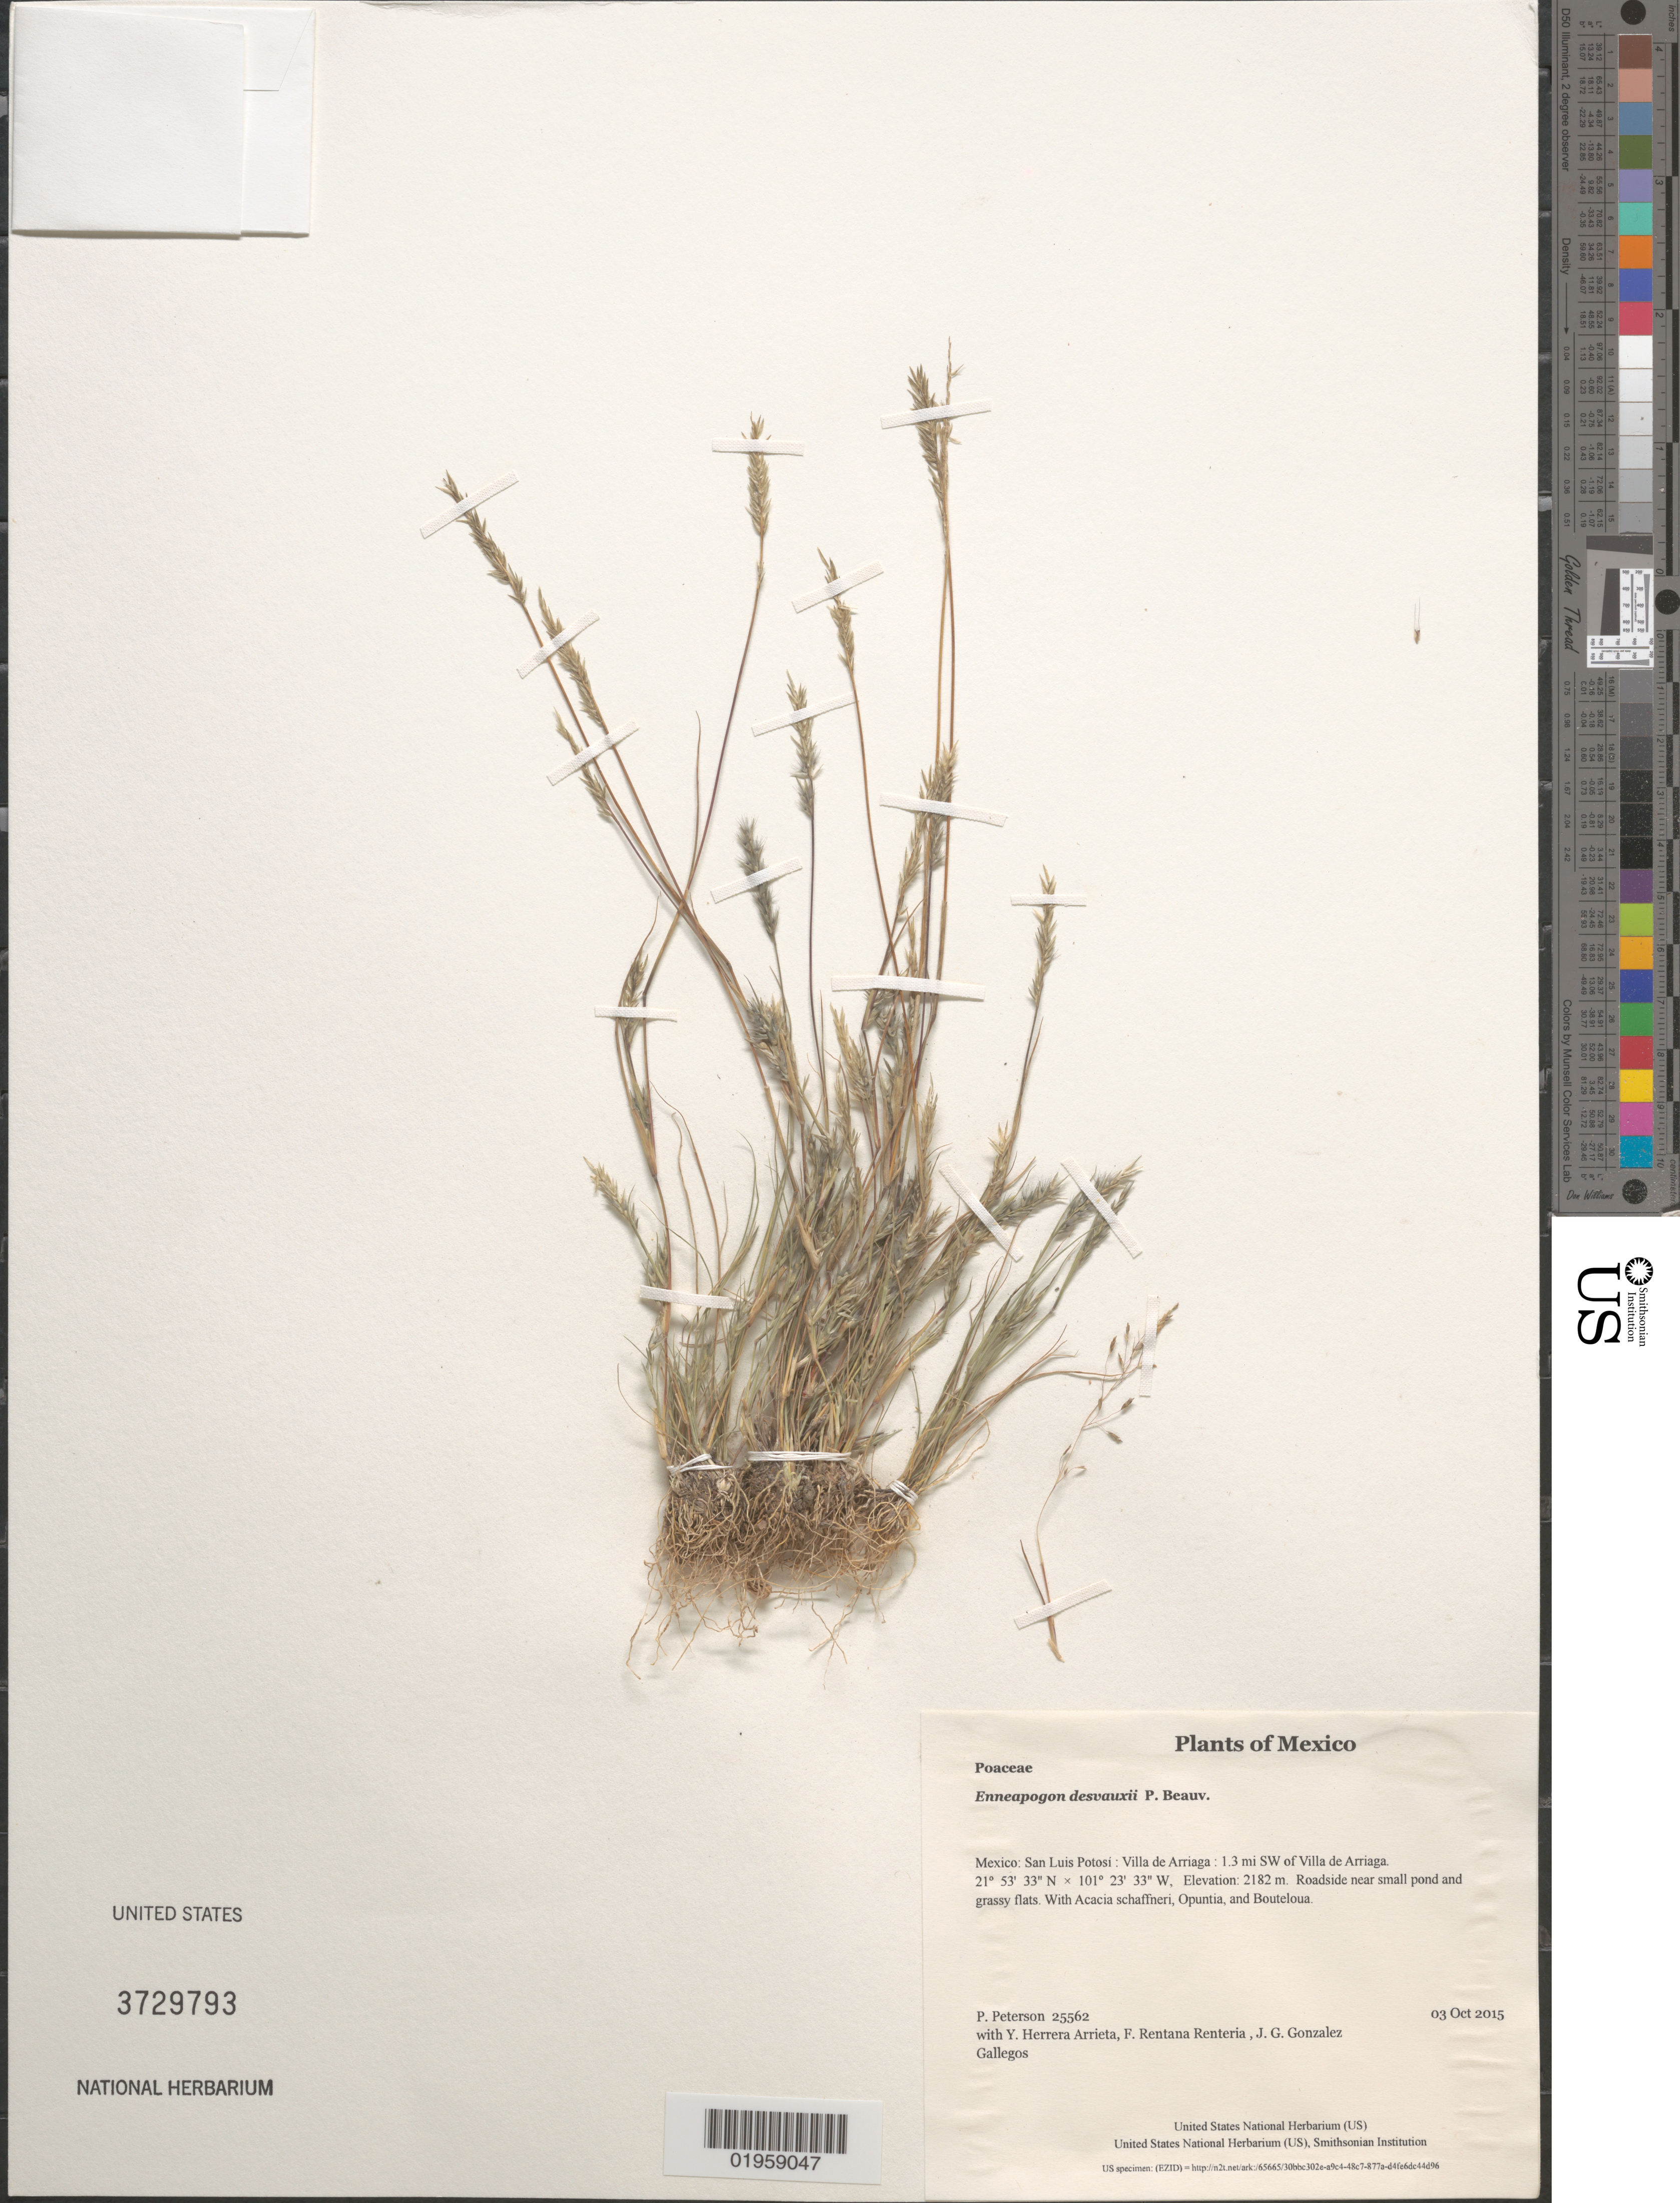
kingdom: Plantae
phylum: Tracheophyta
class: Liliopsida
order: Poales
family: Poaceae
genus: Enneapogon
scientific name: Enneapogon desvauxii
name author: P. Beauv.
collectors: P. M. Peterson, Y. Herrera Arrieta, F. Rentana Renteria & J. G. Gonzalez Gallegos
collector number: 25562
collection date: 2015-10-03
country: Mexico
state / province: San Luis Potosí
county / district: Villa de Arriaga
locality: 1.3 mi SW of Villa de Arriaga.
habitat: Roadside near small pond and grassy flats.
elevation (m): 2182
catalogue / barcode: US 3729793